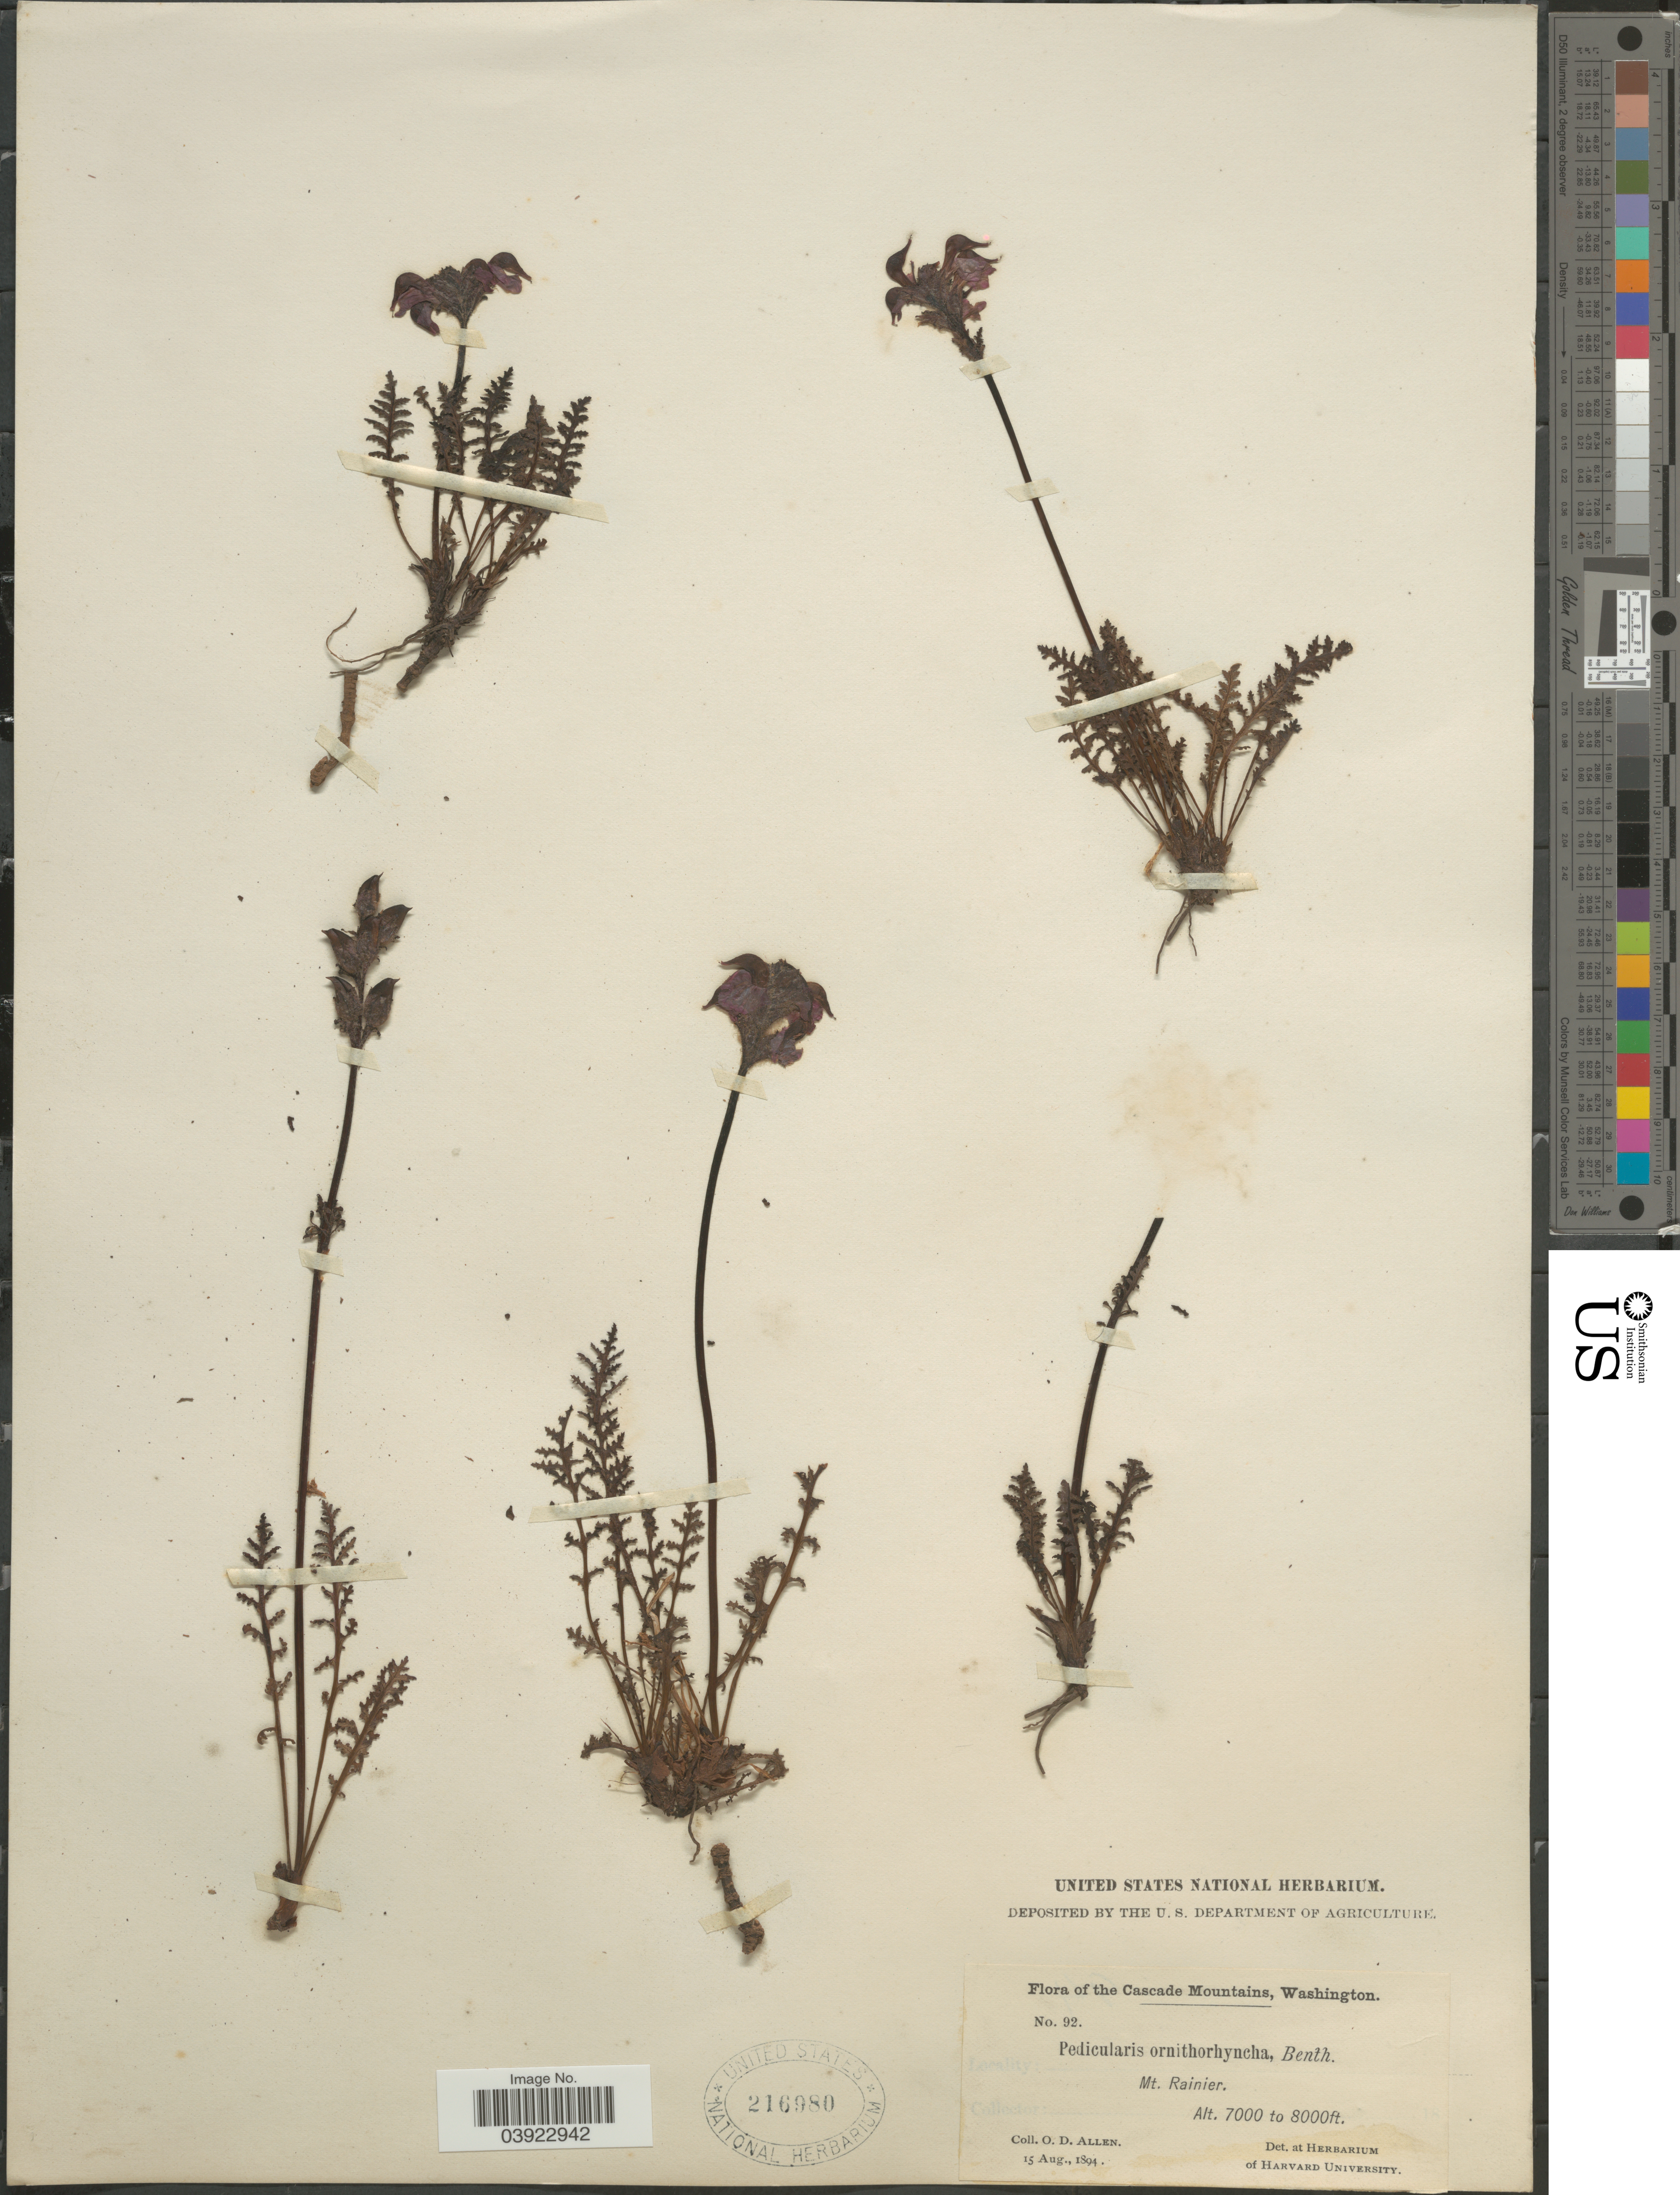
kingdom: Plantae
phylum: Tracheophyta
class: Magnoliopsida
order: Lamiales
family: Orobanchaceae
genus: Pedicularis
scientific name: Pedicularis ornithorhyncha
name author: Benth.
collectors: O. D. Allen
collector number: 92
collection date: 1894-08-15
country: United States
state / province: Washington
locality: The Cascade Mountains. Mt. Rainier.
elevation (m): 2134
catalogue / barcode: US 216980